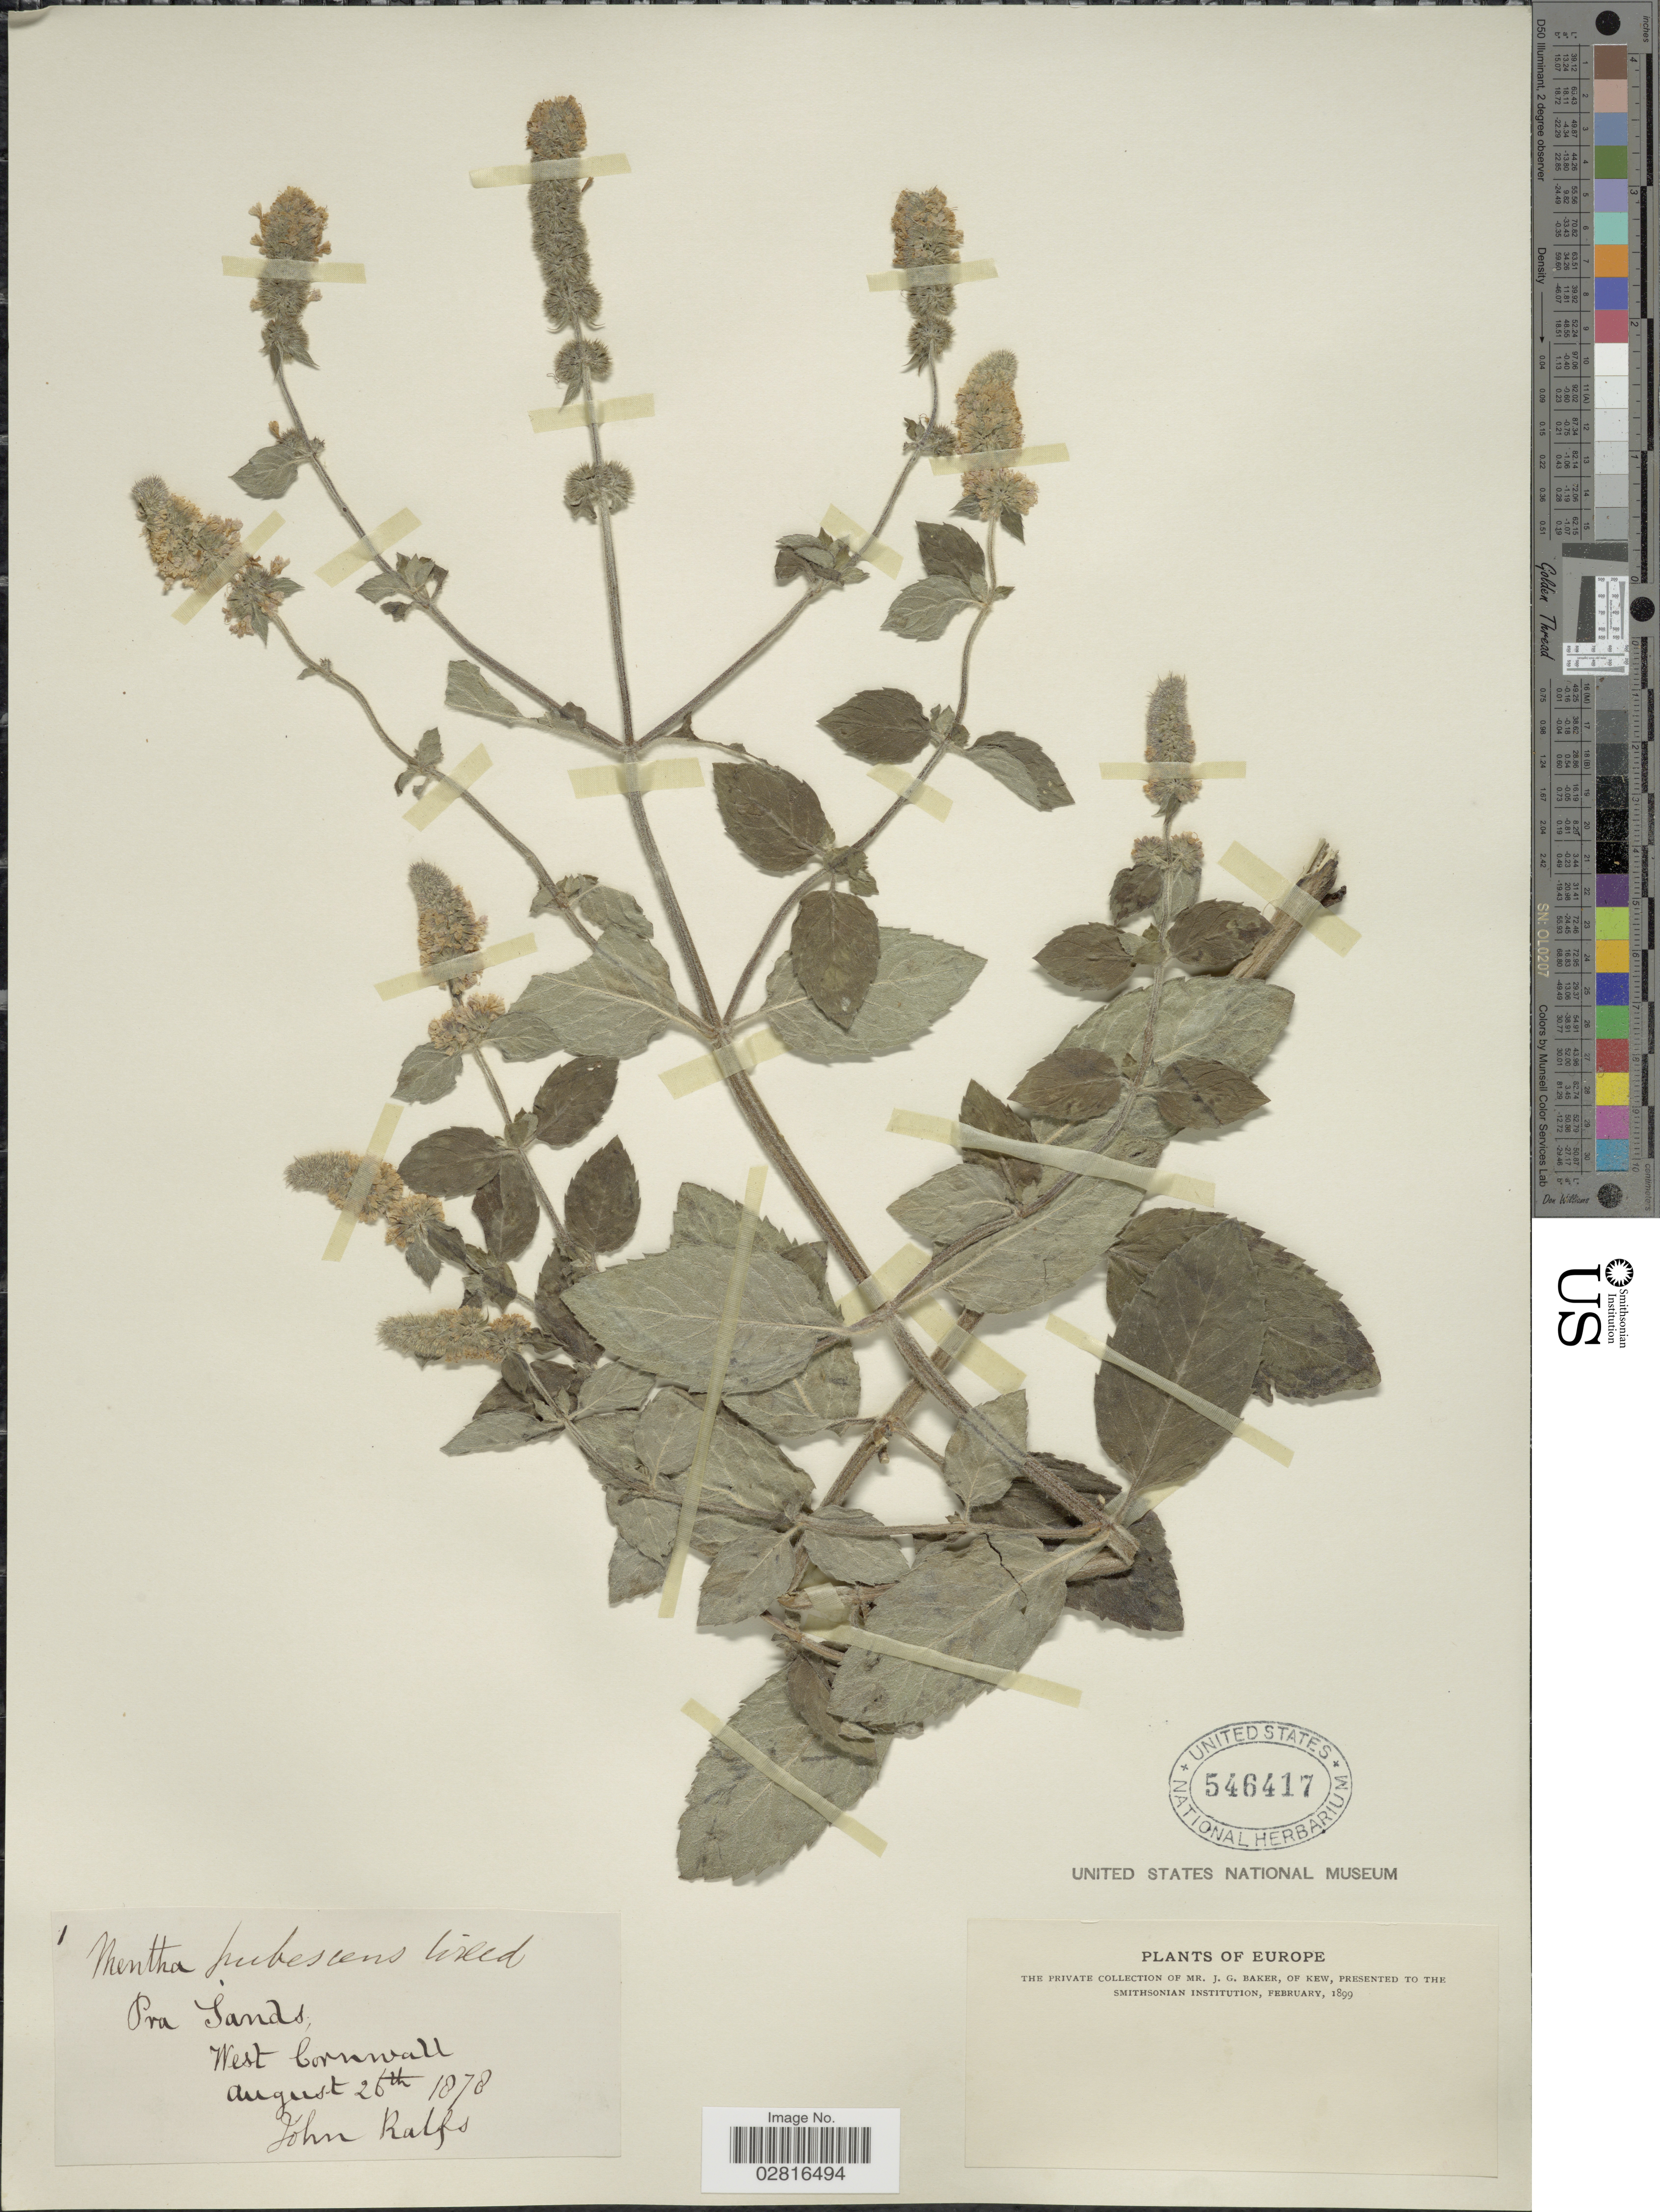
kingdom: Plantae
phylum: Tracheophyta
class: Magnoliopsida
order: Lamiales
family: Lamiaceae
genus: Mentha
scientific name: Mentha x pubescens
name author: Willd.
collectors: J. Ralfs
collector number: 1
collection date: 1878-08-26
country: United Kingdom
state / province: England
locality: Pra Lands, West Cornwall. Europe.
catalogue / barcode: US 546417